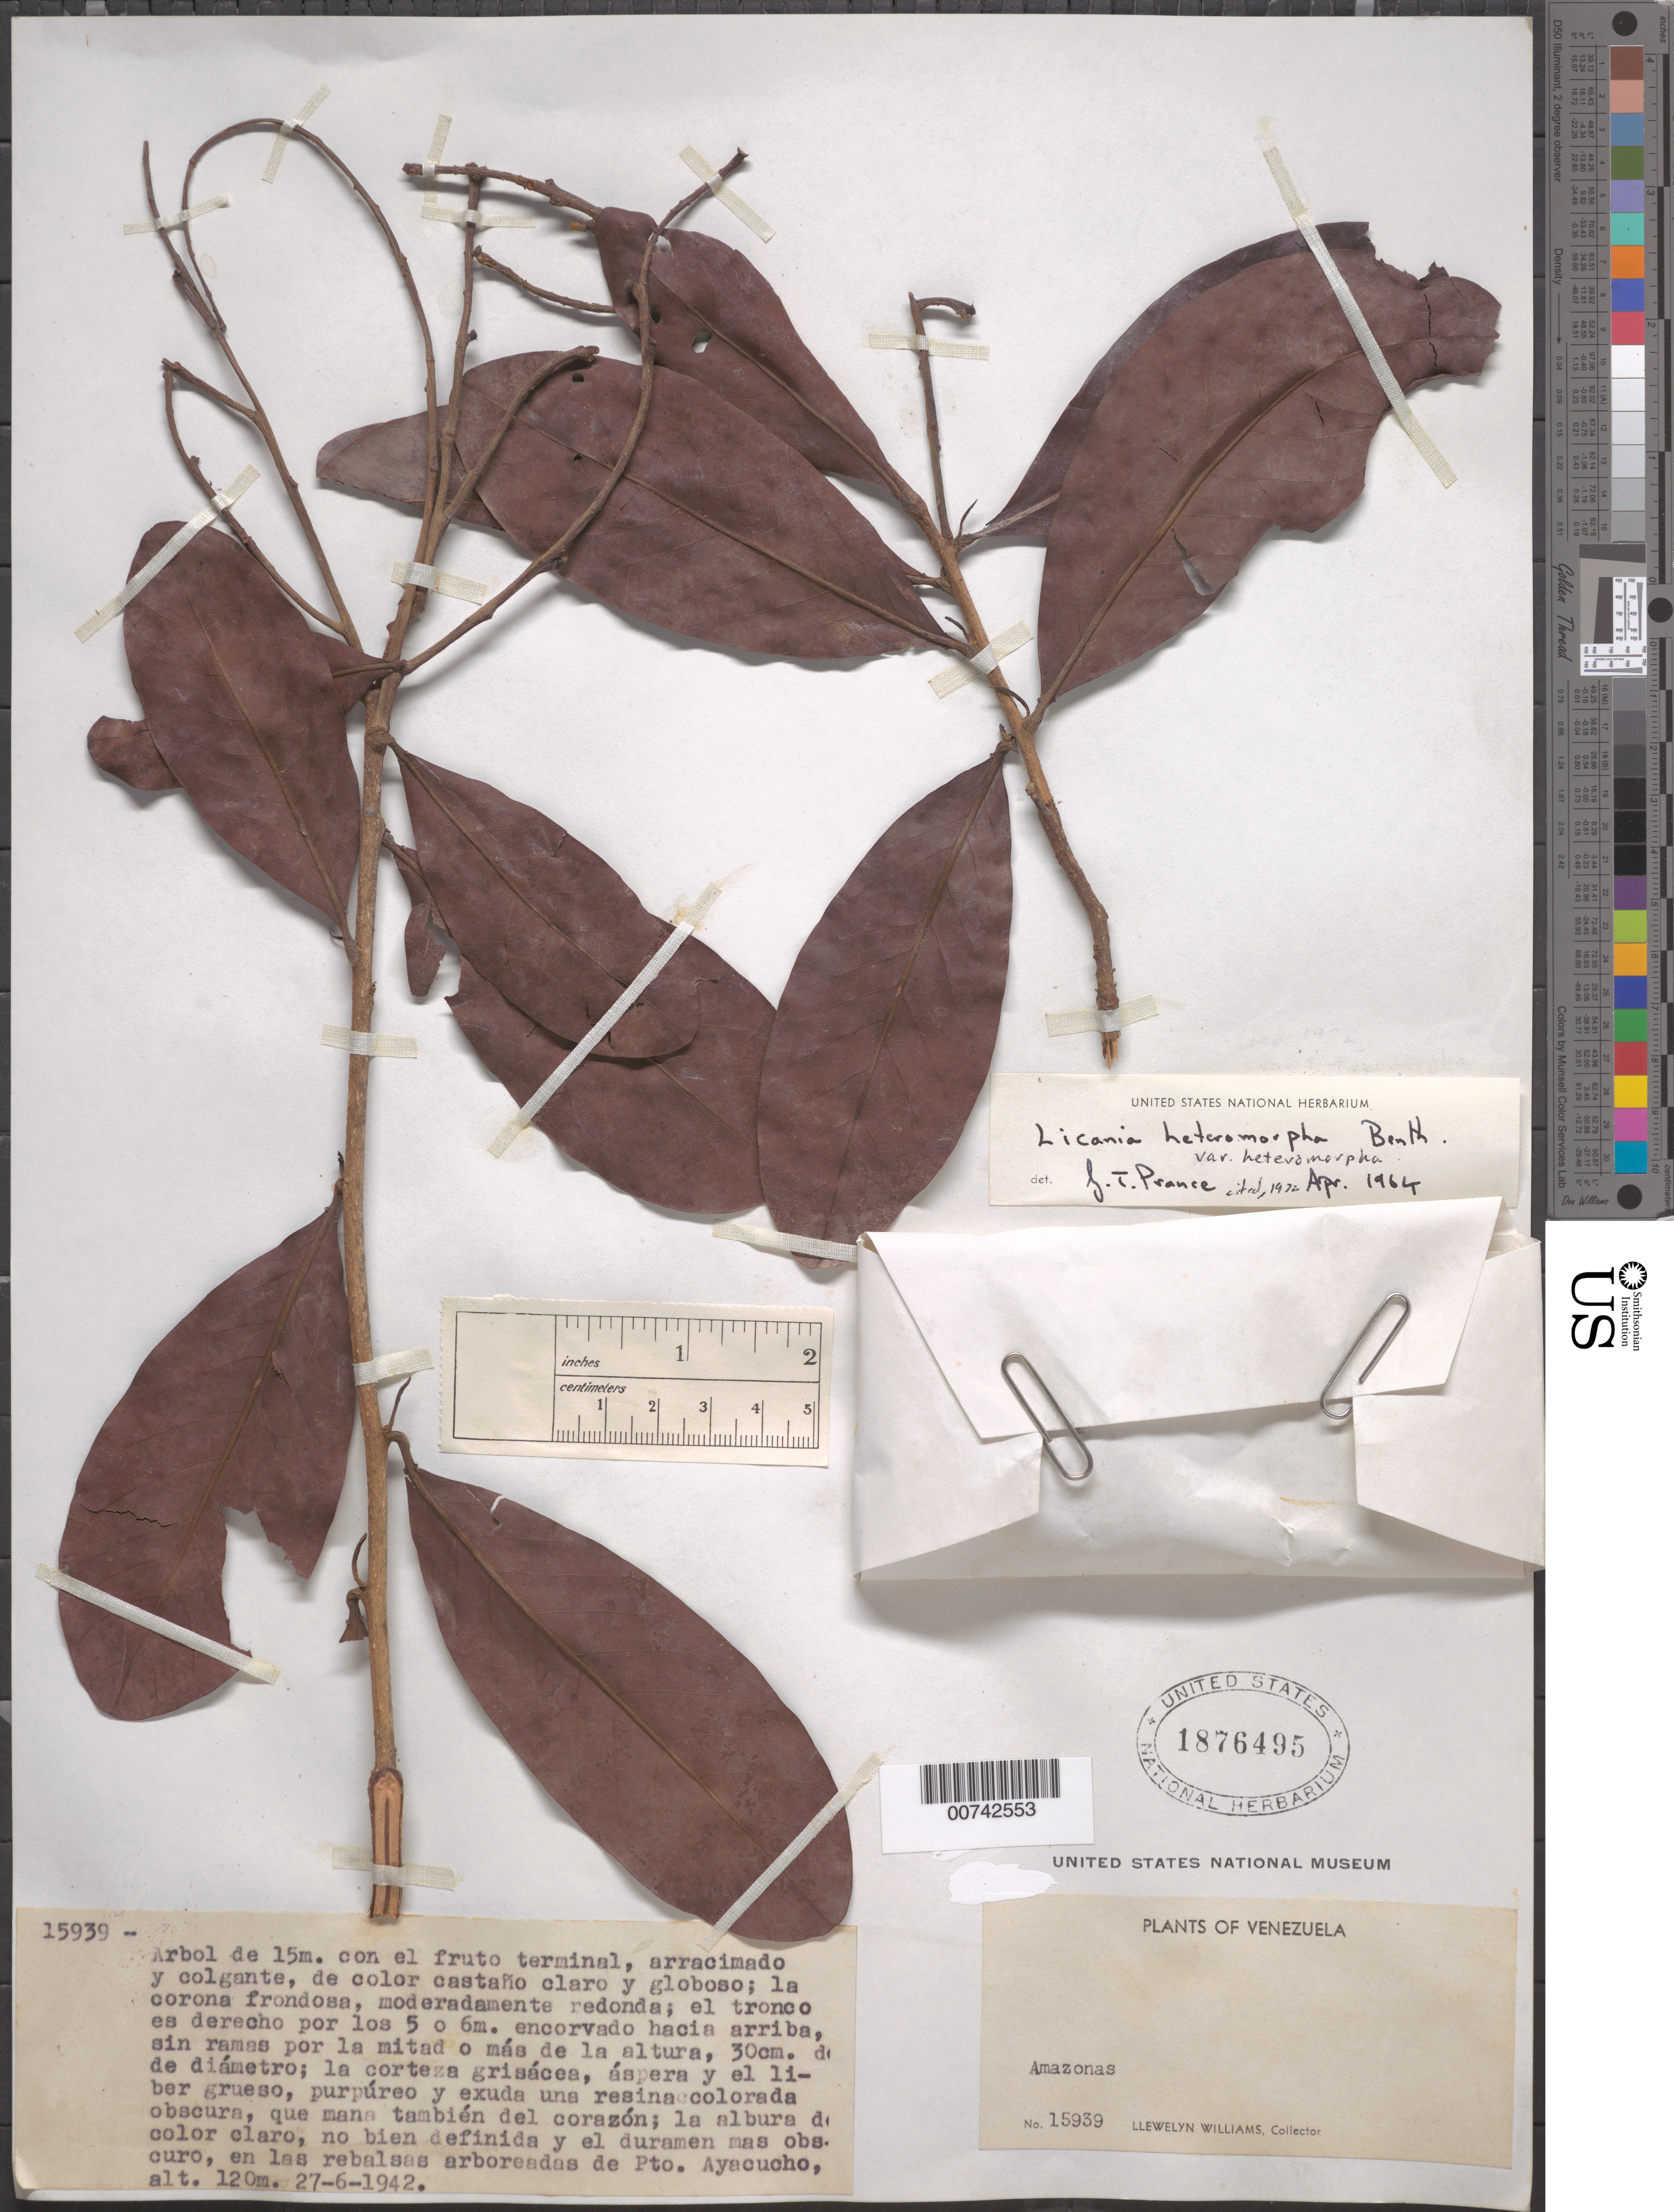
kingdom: Plantae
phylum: Tracheophyta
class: Magnoliopsida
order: Malpighiales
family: Chrysobalanaceae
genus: Hymenopus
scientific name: Hymenopus heteromorphus var. heteromorphus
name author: (Benth.) Sothers & Prance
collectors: Ll. Williams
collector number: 15939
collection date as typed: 27-Jun-42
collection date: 1942-06-27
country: Venezuela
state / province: Amazonas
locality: Puerto Ayacucho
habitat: Rebalsas arboreadas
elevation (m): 120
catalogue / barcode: US 1876495